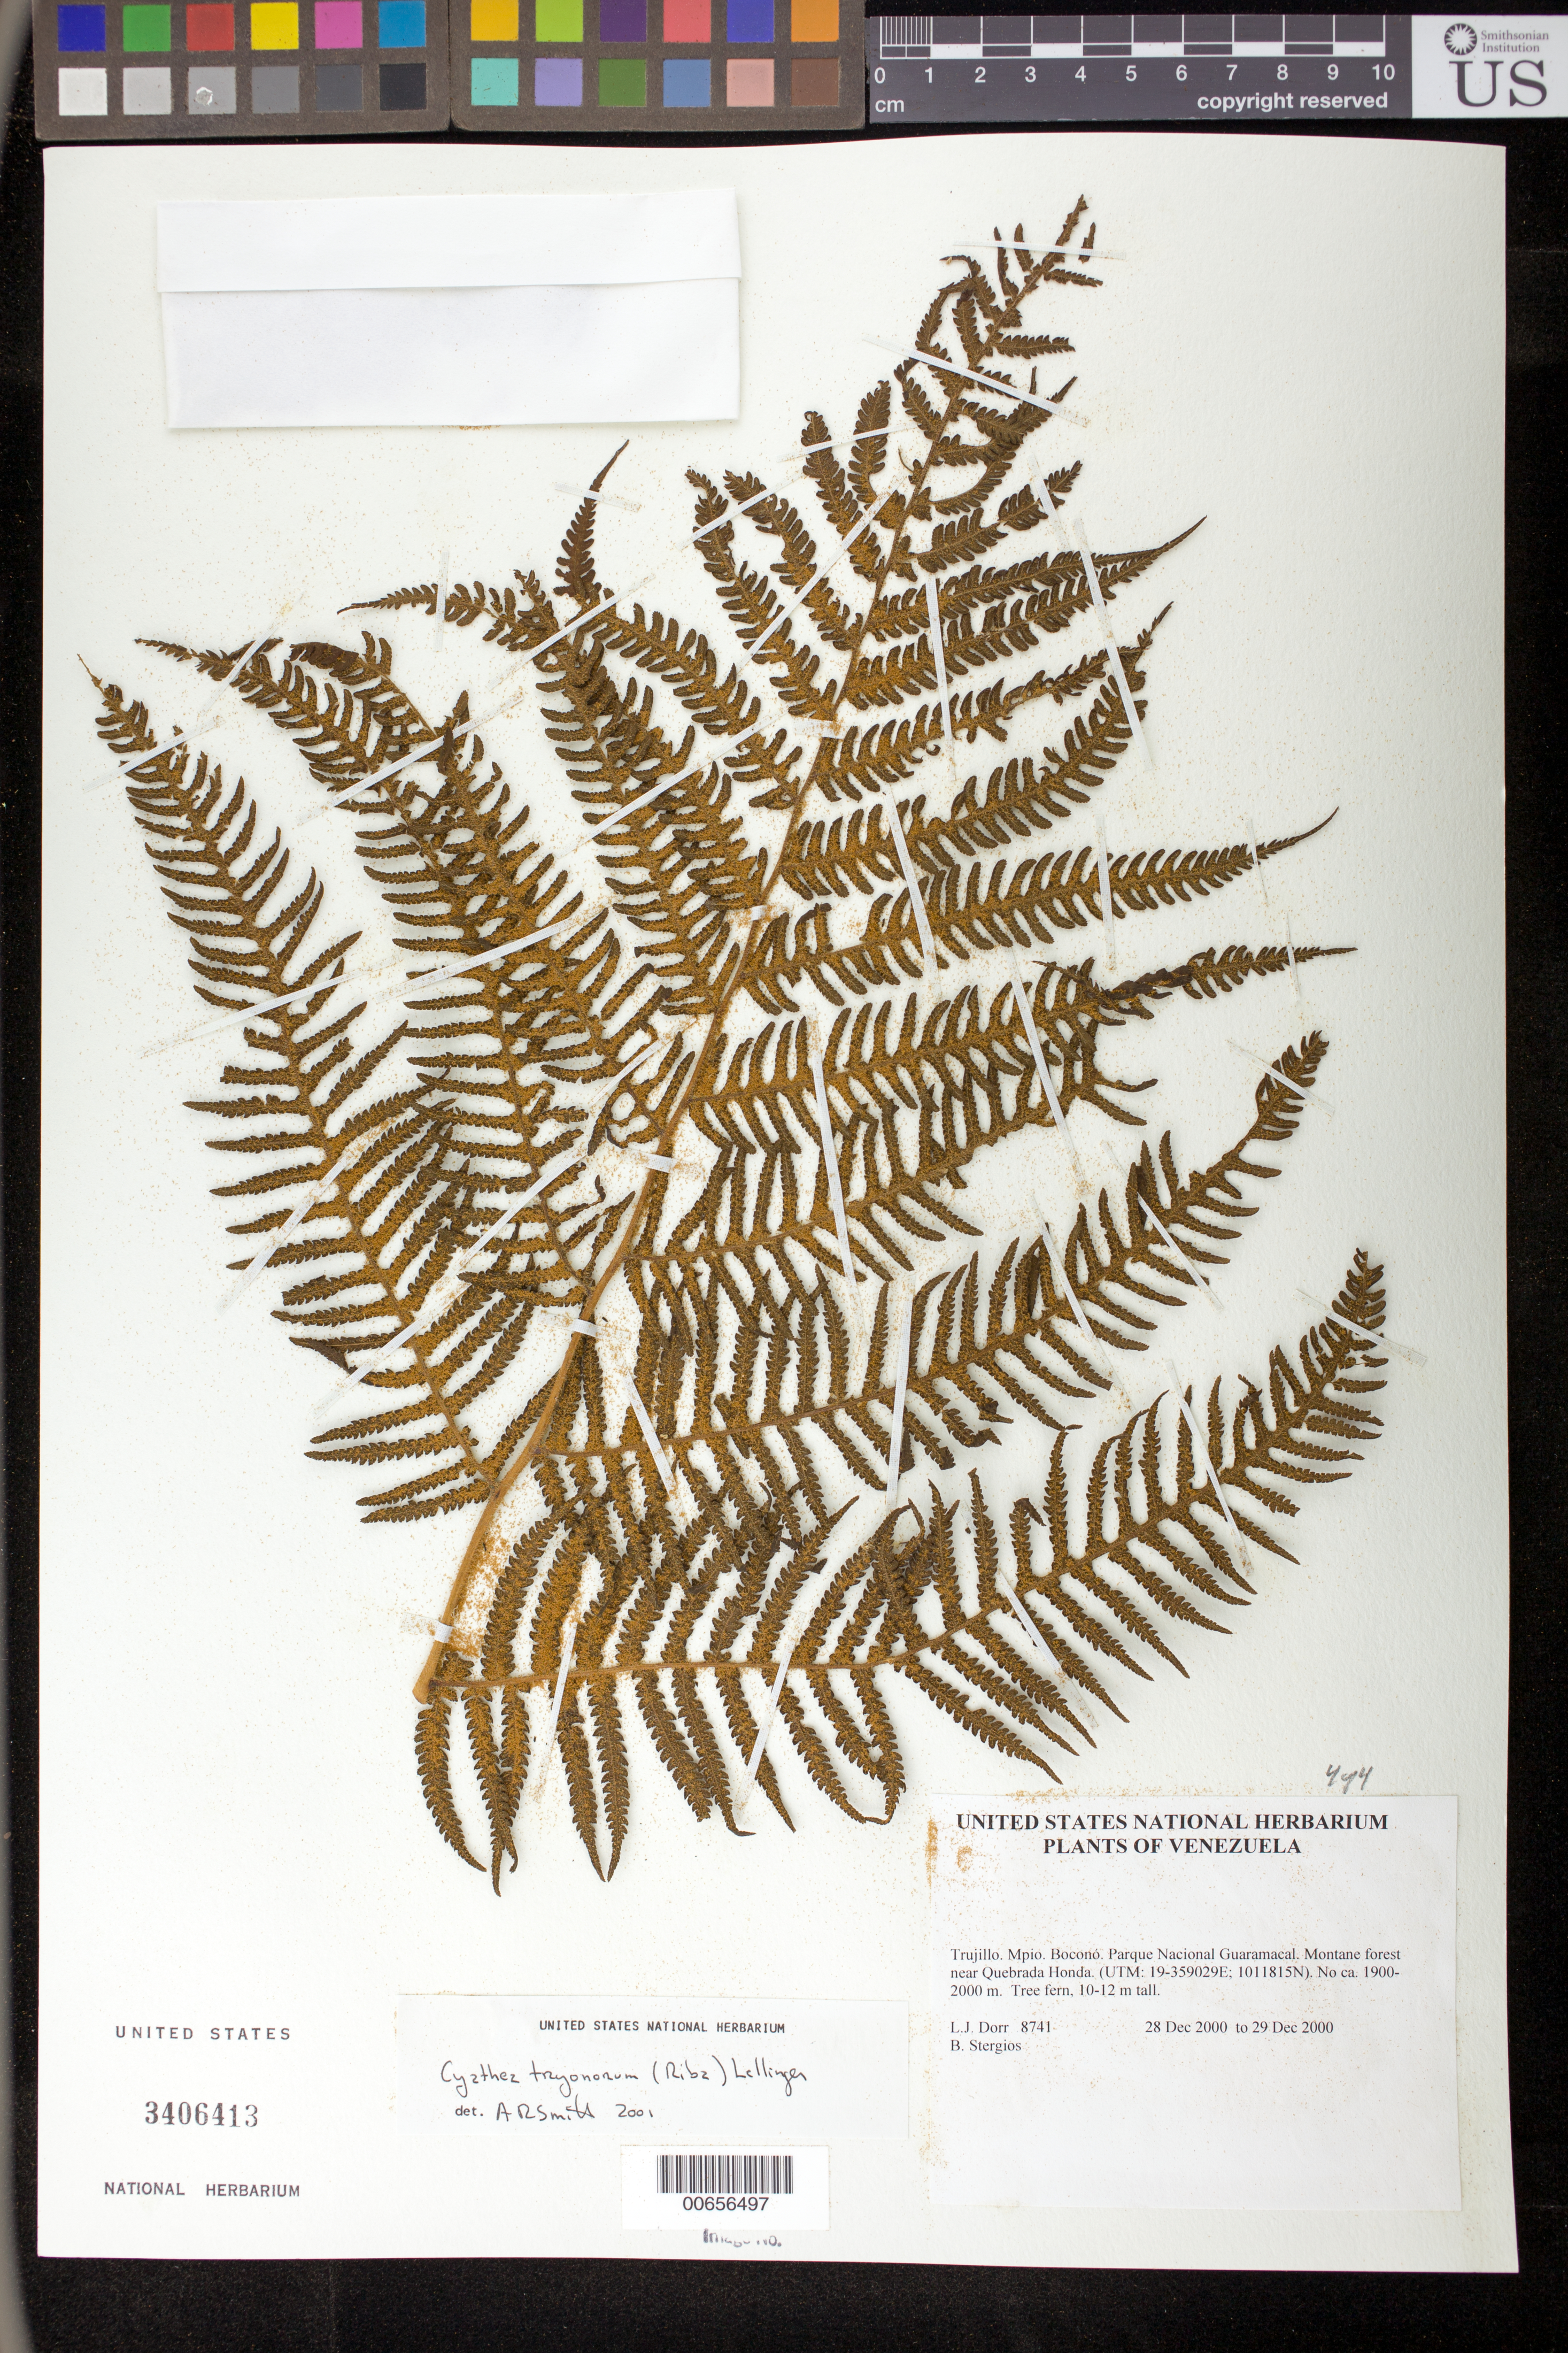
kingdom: Plantae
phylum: Tracheophyta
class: Polypodiopsida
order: Cyatheales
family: Cyatheaceae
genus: Cyathea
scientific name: Cyathea tryonorum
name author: (Riba) Lellinger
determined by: Smith, Alan R., (UC)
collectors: L. J. Dorr & B. G. Stergios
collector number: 8741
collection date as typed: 28 Dec 2000 to 29 Dec 2000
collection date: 2000-12-28/2000-12-29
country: Venezuela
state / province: Trujillo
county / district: Boconó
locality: Parque Nacional Guaramacal near Quebrada Honda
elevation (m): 1900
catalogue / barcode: US 3406413